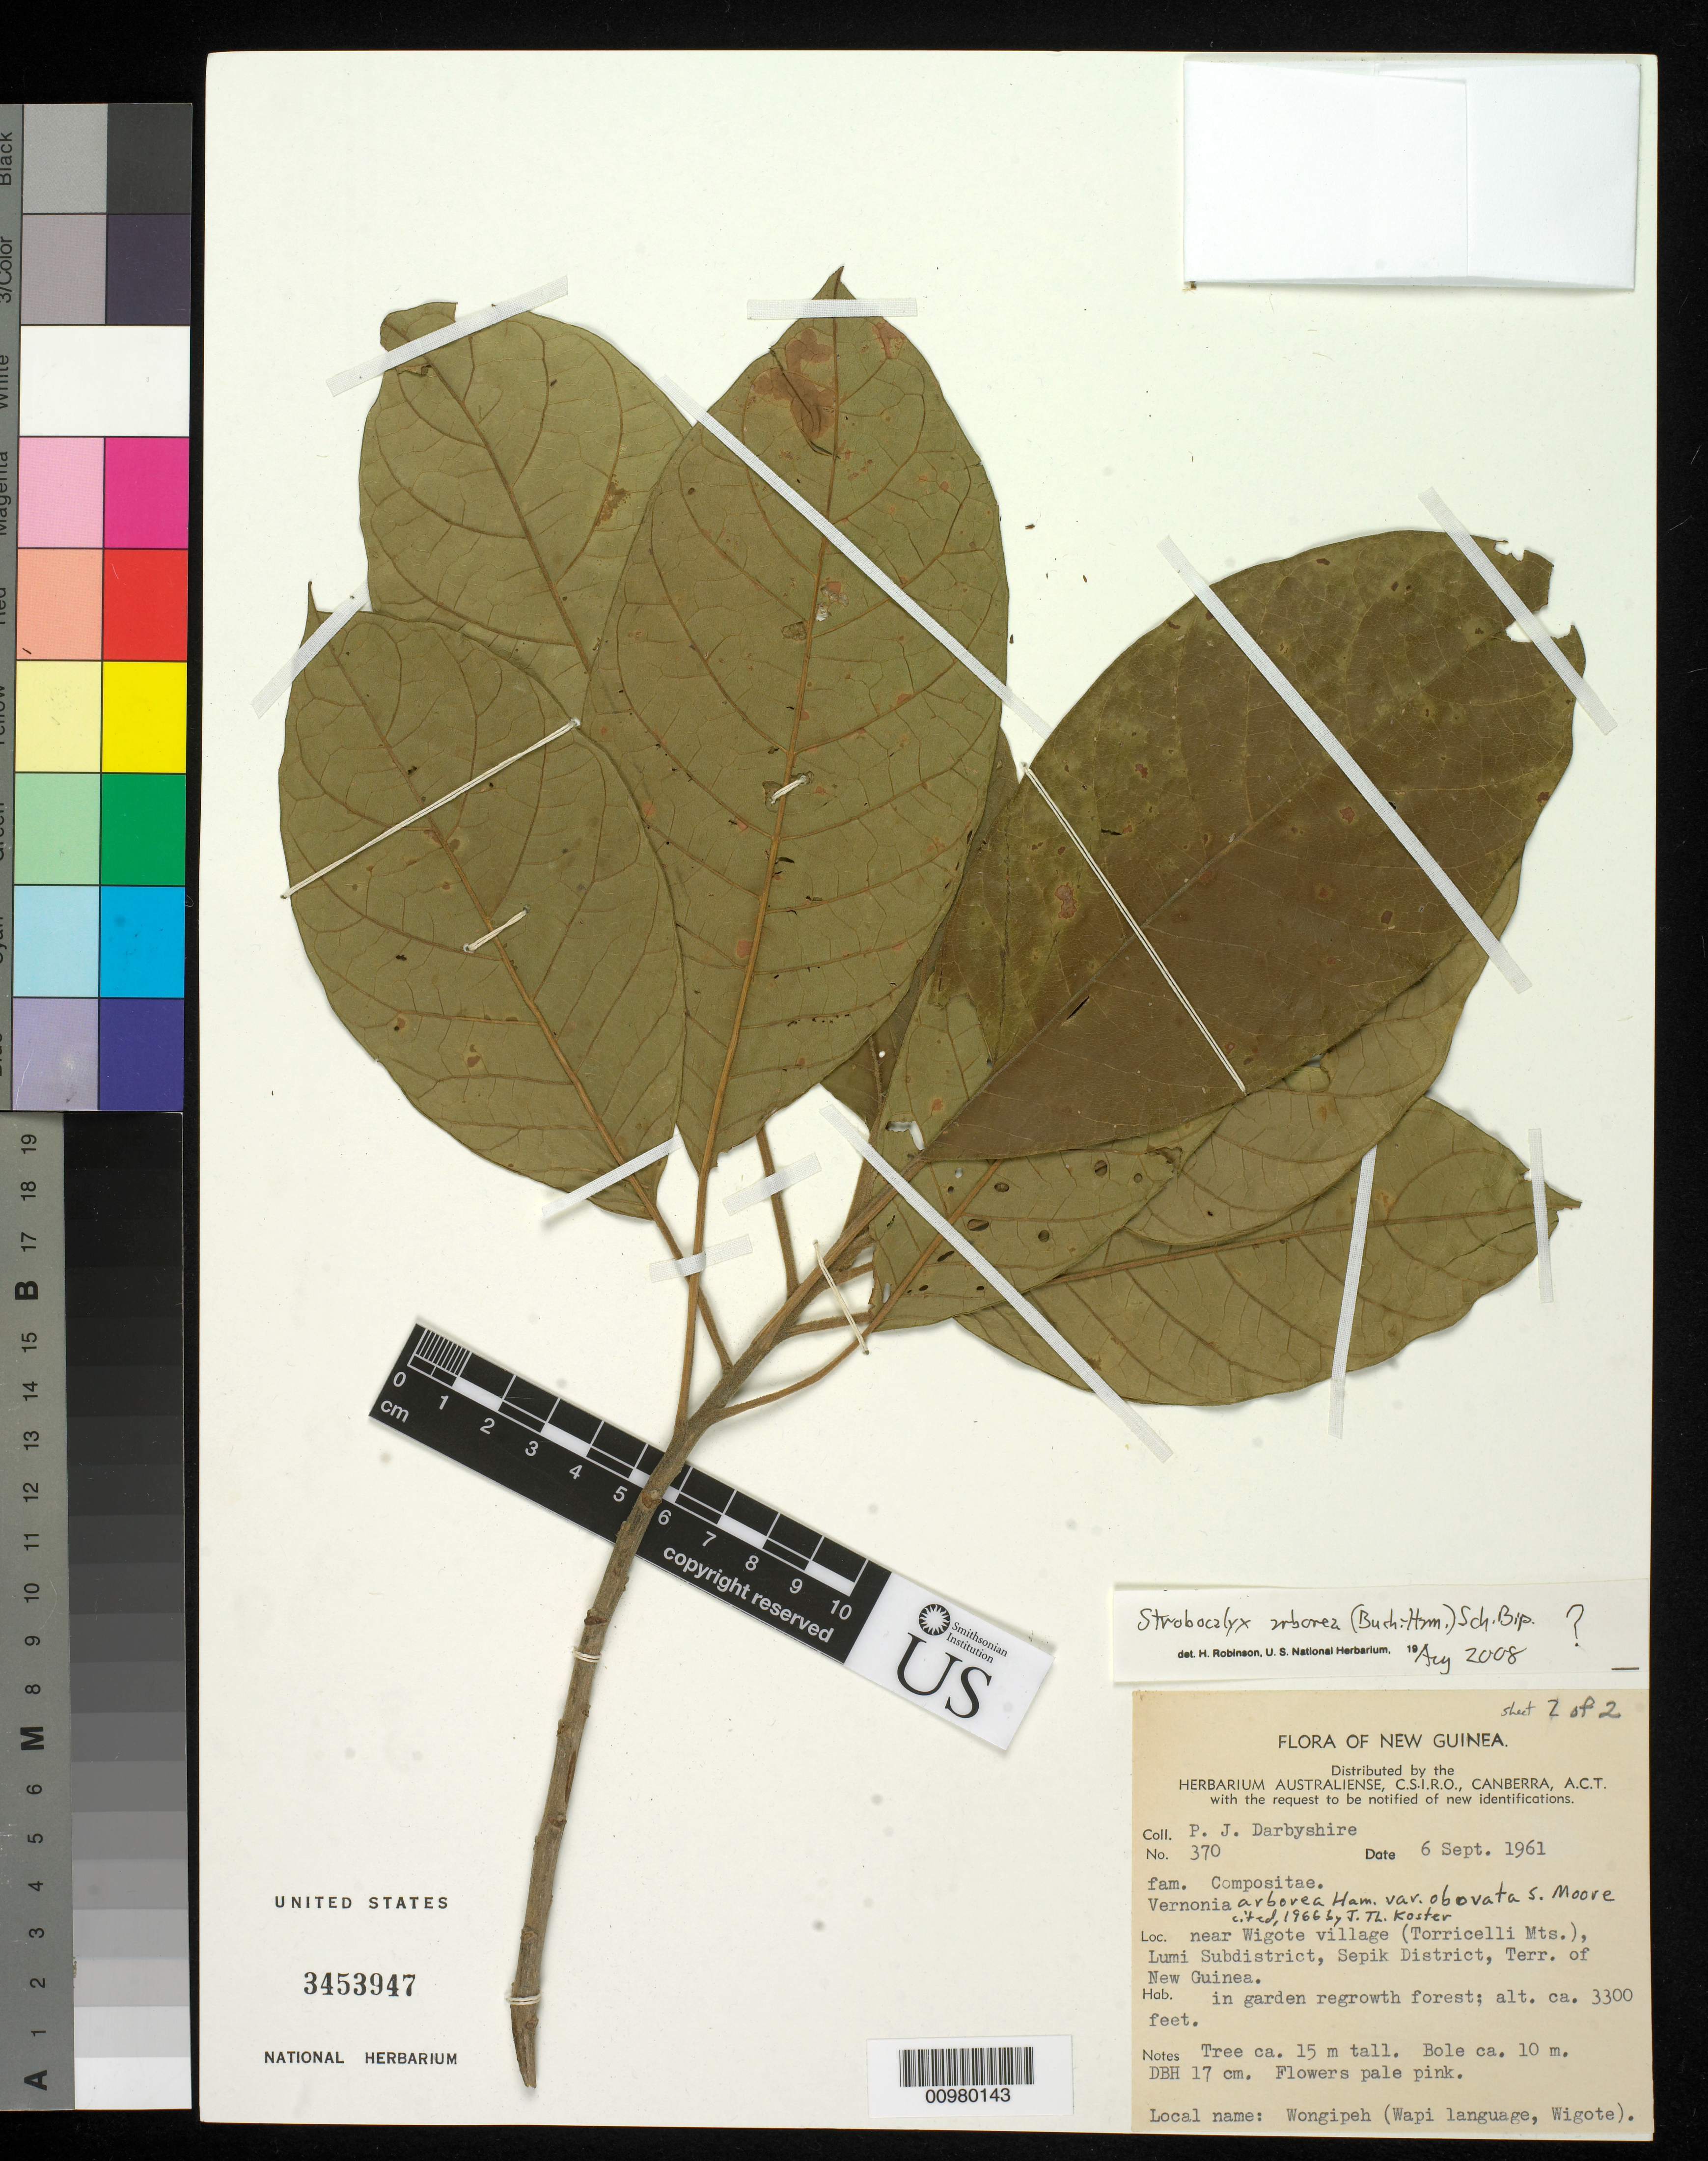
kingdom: Plantae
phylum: Tracheophyta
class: Magnoliopsida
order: Asterales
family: Asteraceae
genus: Strobocalyx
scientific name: Strobocalyx arborea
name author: (Buch.-Ham.) Sch. Bip.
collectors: P. Darbyshire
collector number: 370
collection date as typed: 06 Sep 1961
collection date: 1961-09-06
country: Papua New Guinea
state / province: Sandaun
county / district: Lumi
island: New Guinea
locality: near Wigote village (Torricelli Mts.),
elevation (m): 1006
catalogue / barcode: US 3453947